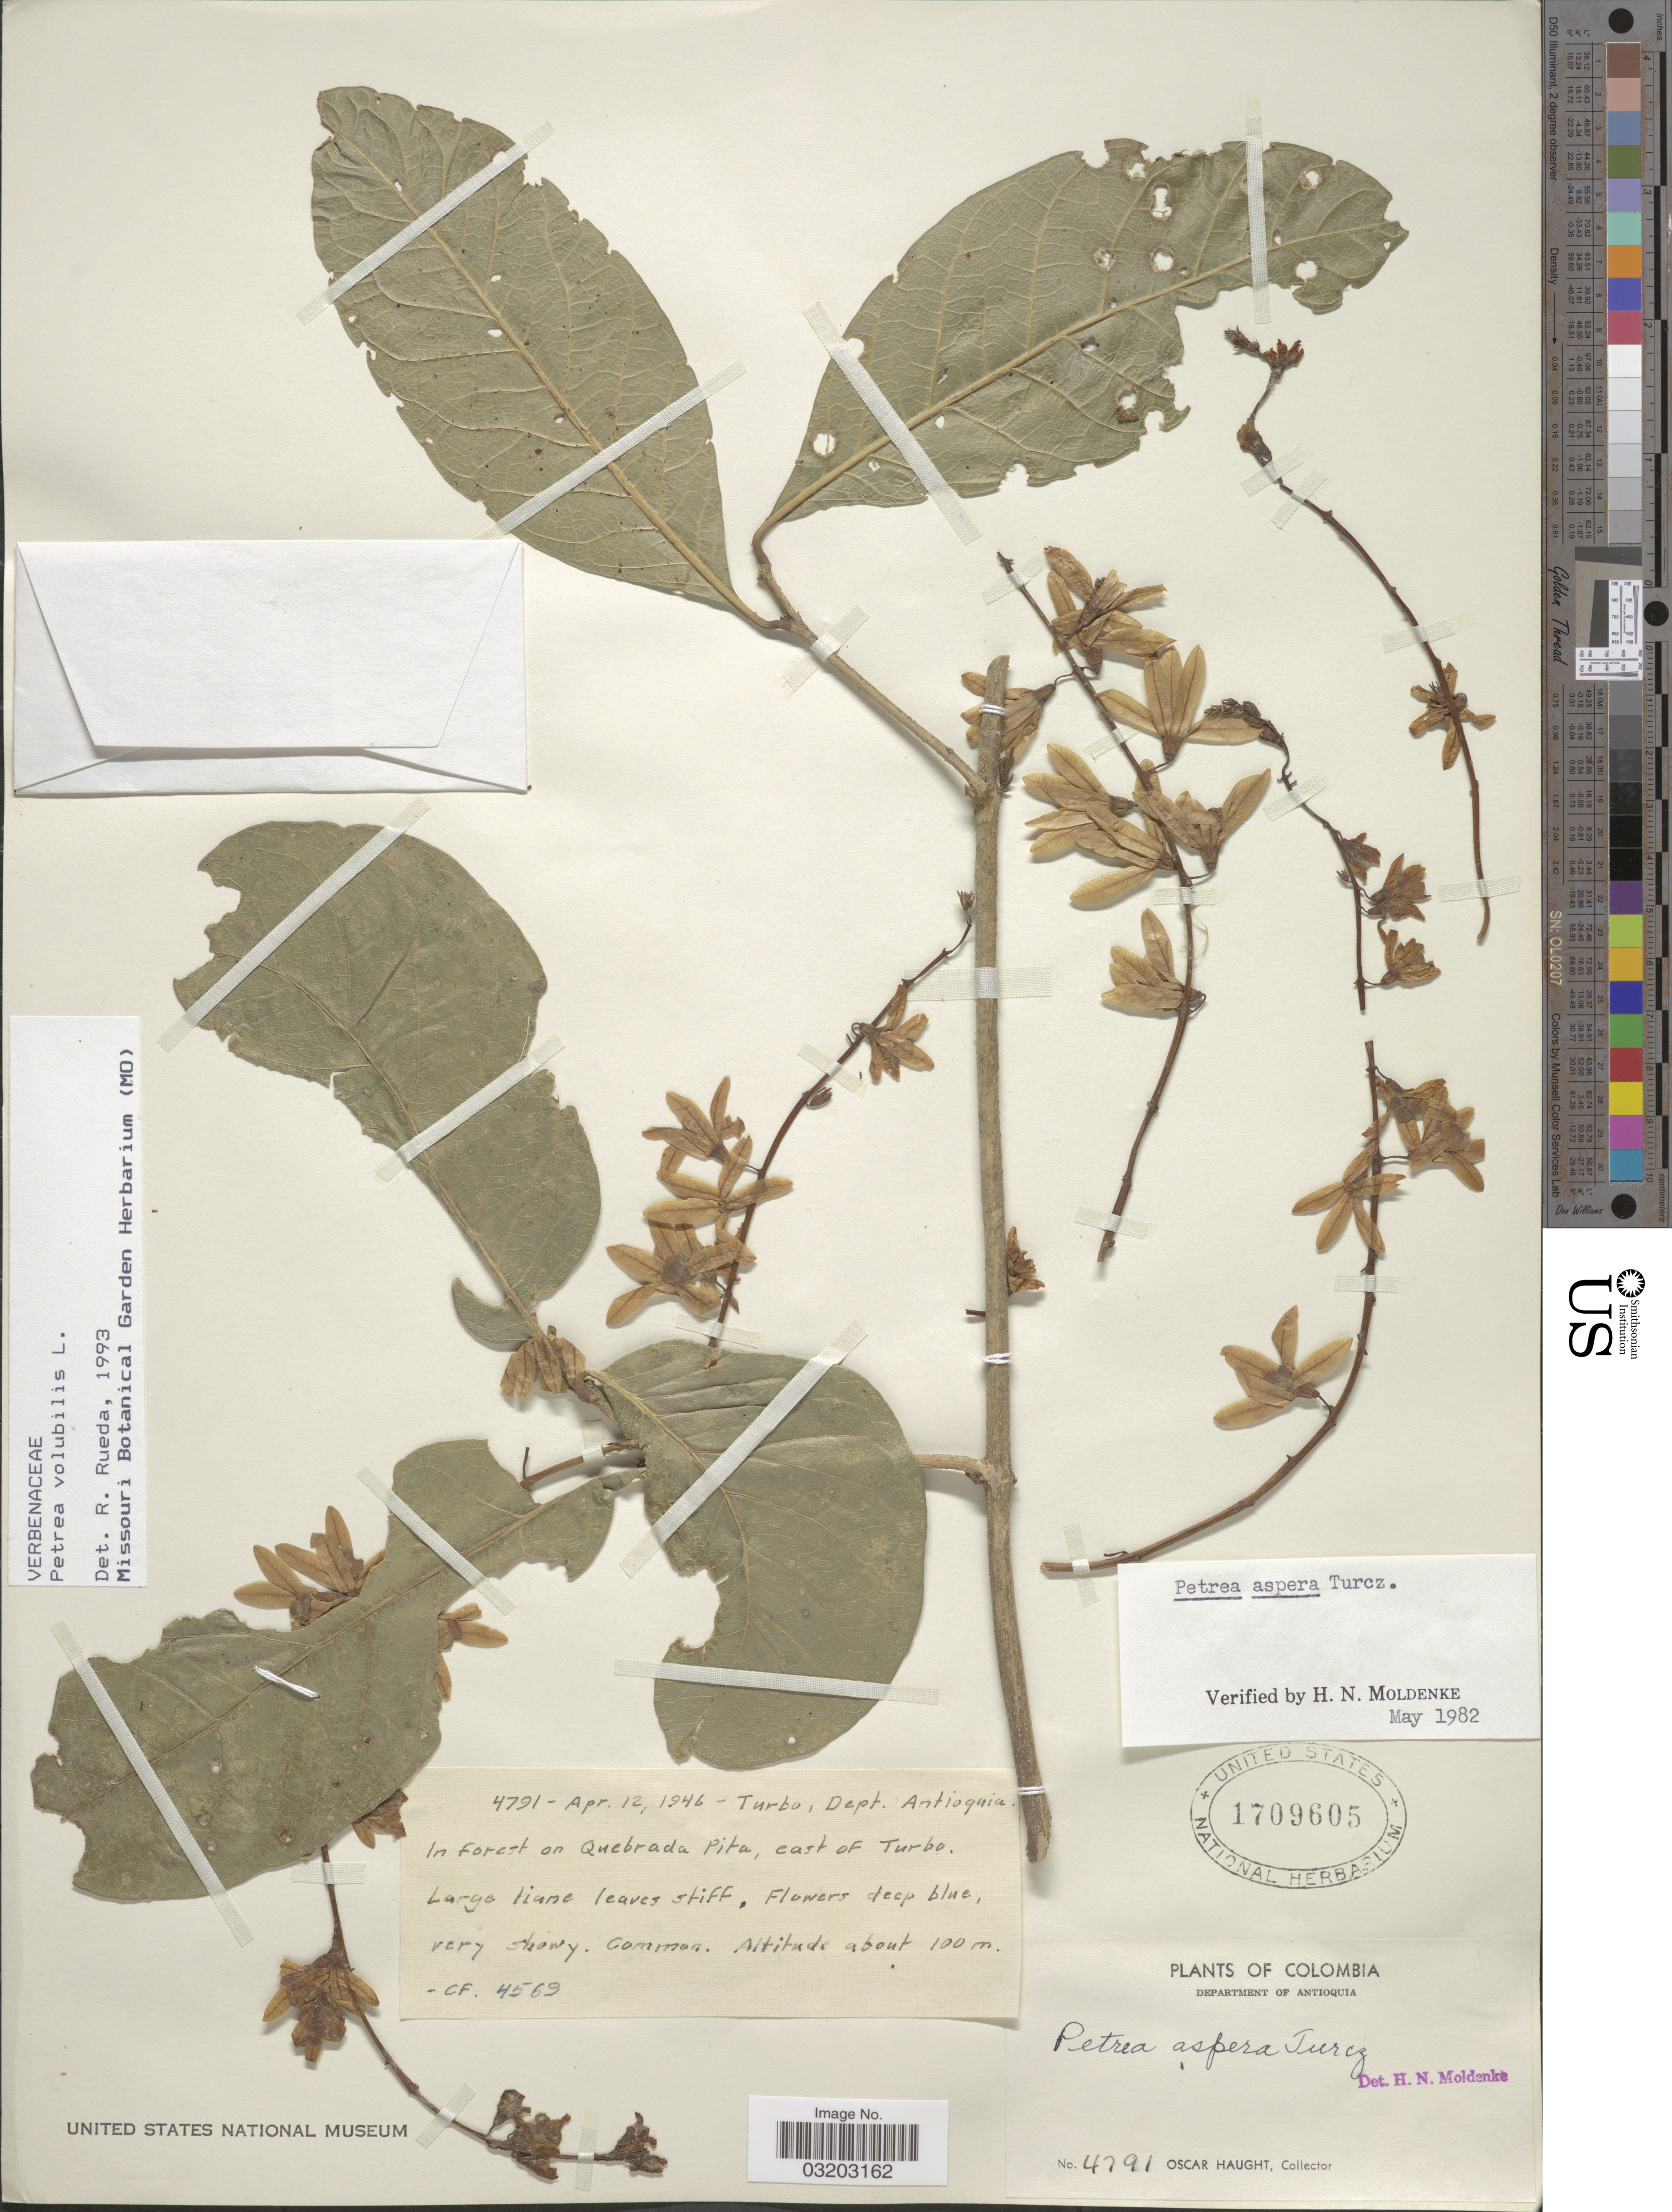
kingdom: Plantae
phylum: Tracheophyta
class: Magnoliopsida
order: Lamiales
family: Verbenaceae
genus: Petrea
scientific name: Petrea volubilis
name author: L.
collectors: O. Haught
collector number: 4791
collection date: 1946-04-12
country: Colombia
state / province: Antioquia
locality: Department of Antioquia. Turbo. In forest on Quebrada Pita, east of Turbo.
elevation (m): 100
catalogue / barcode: US 1709605